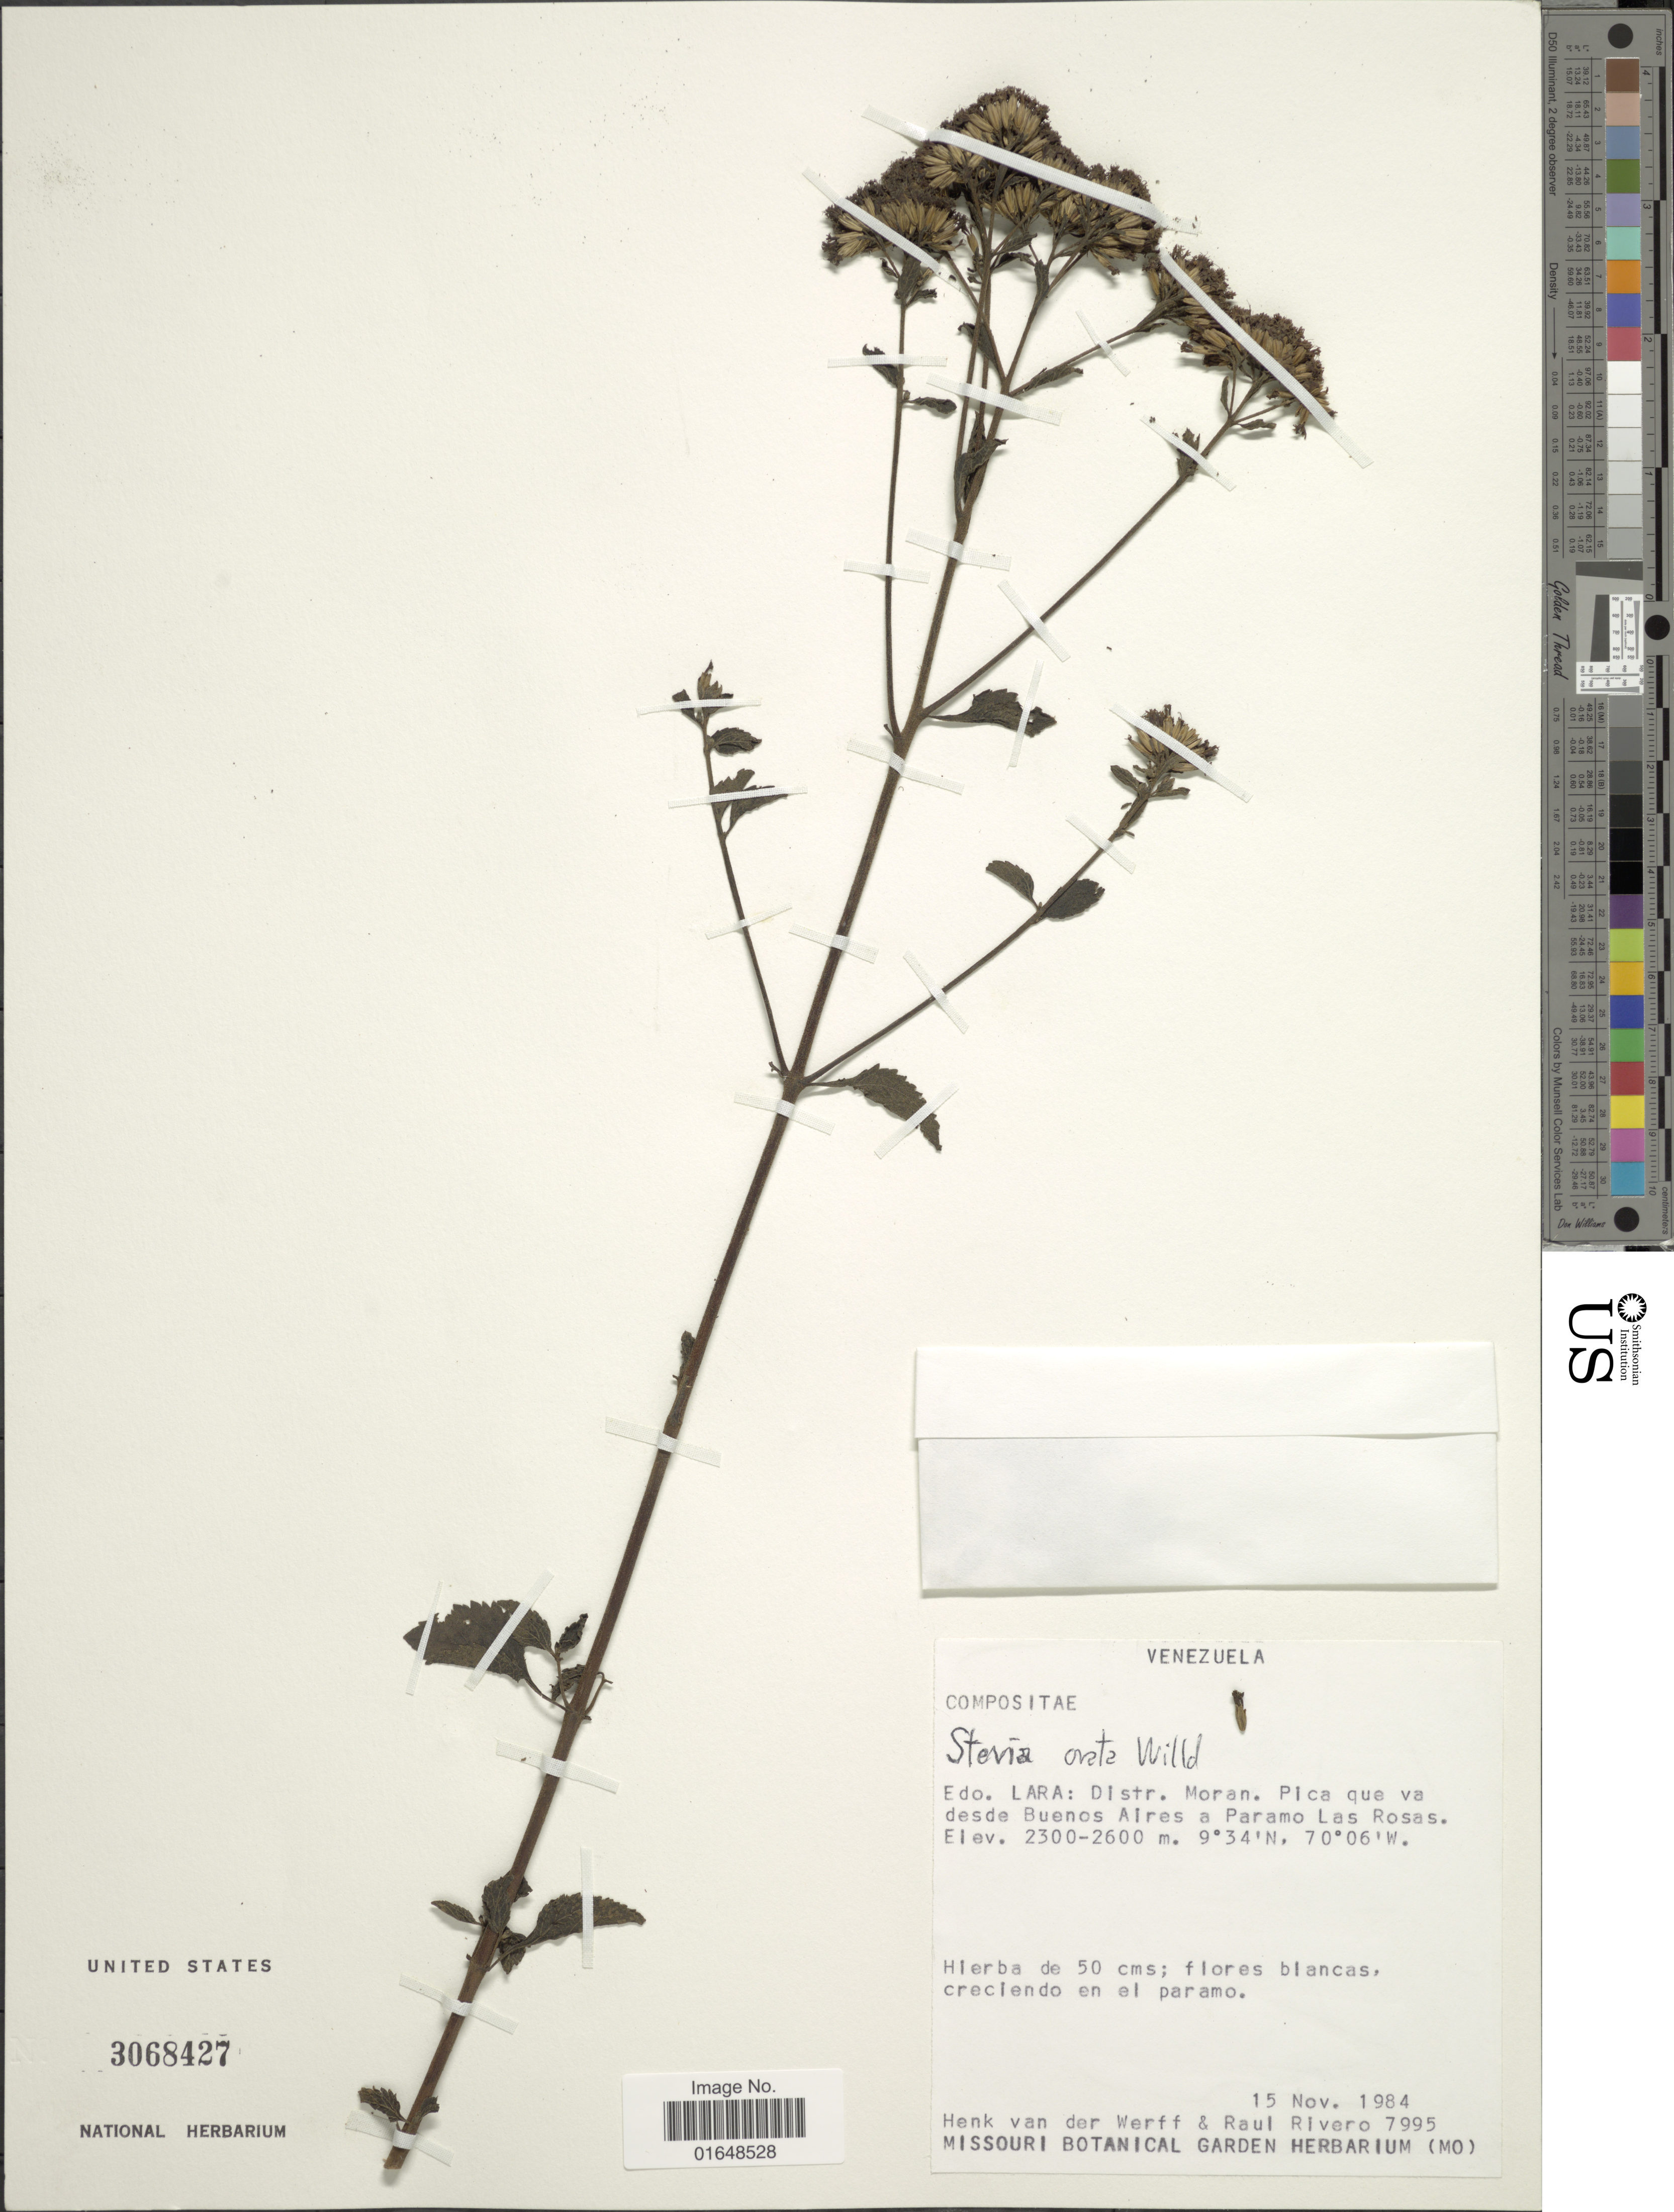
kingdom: Plantae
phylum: Tracheophyta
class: Magnoliopsida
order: Asterales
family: Asteraceae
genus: Stevia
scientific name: Stevia ovata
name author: Willd.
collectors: H. van der Werff & R. Rivero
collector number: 7995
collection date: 1984-11-15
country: Venezuela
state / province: Lara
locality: Edo. Lara: Distr. Moran. Pica que va desde Buenos Aires a Paramo Las Rosas.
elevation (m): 2300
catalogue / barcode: US 3068427